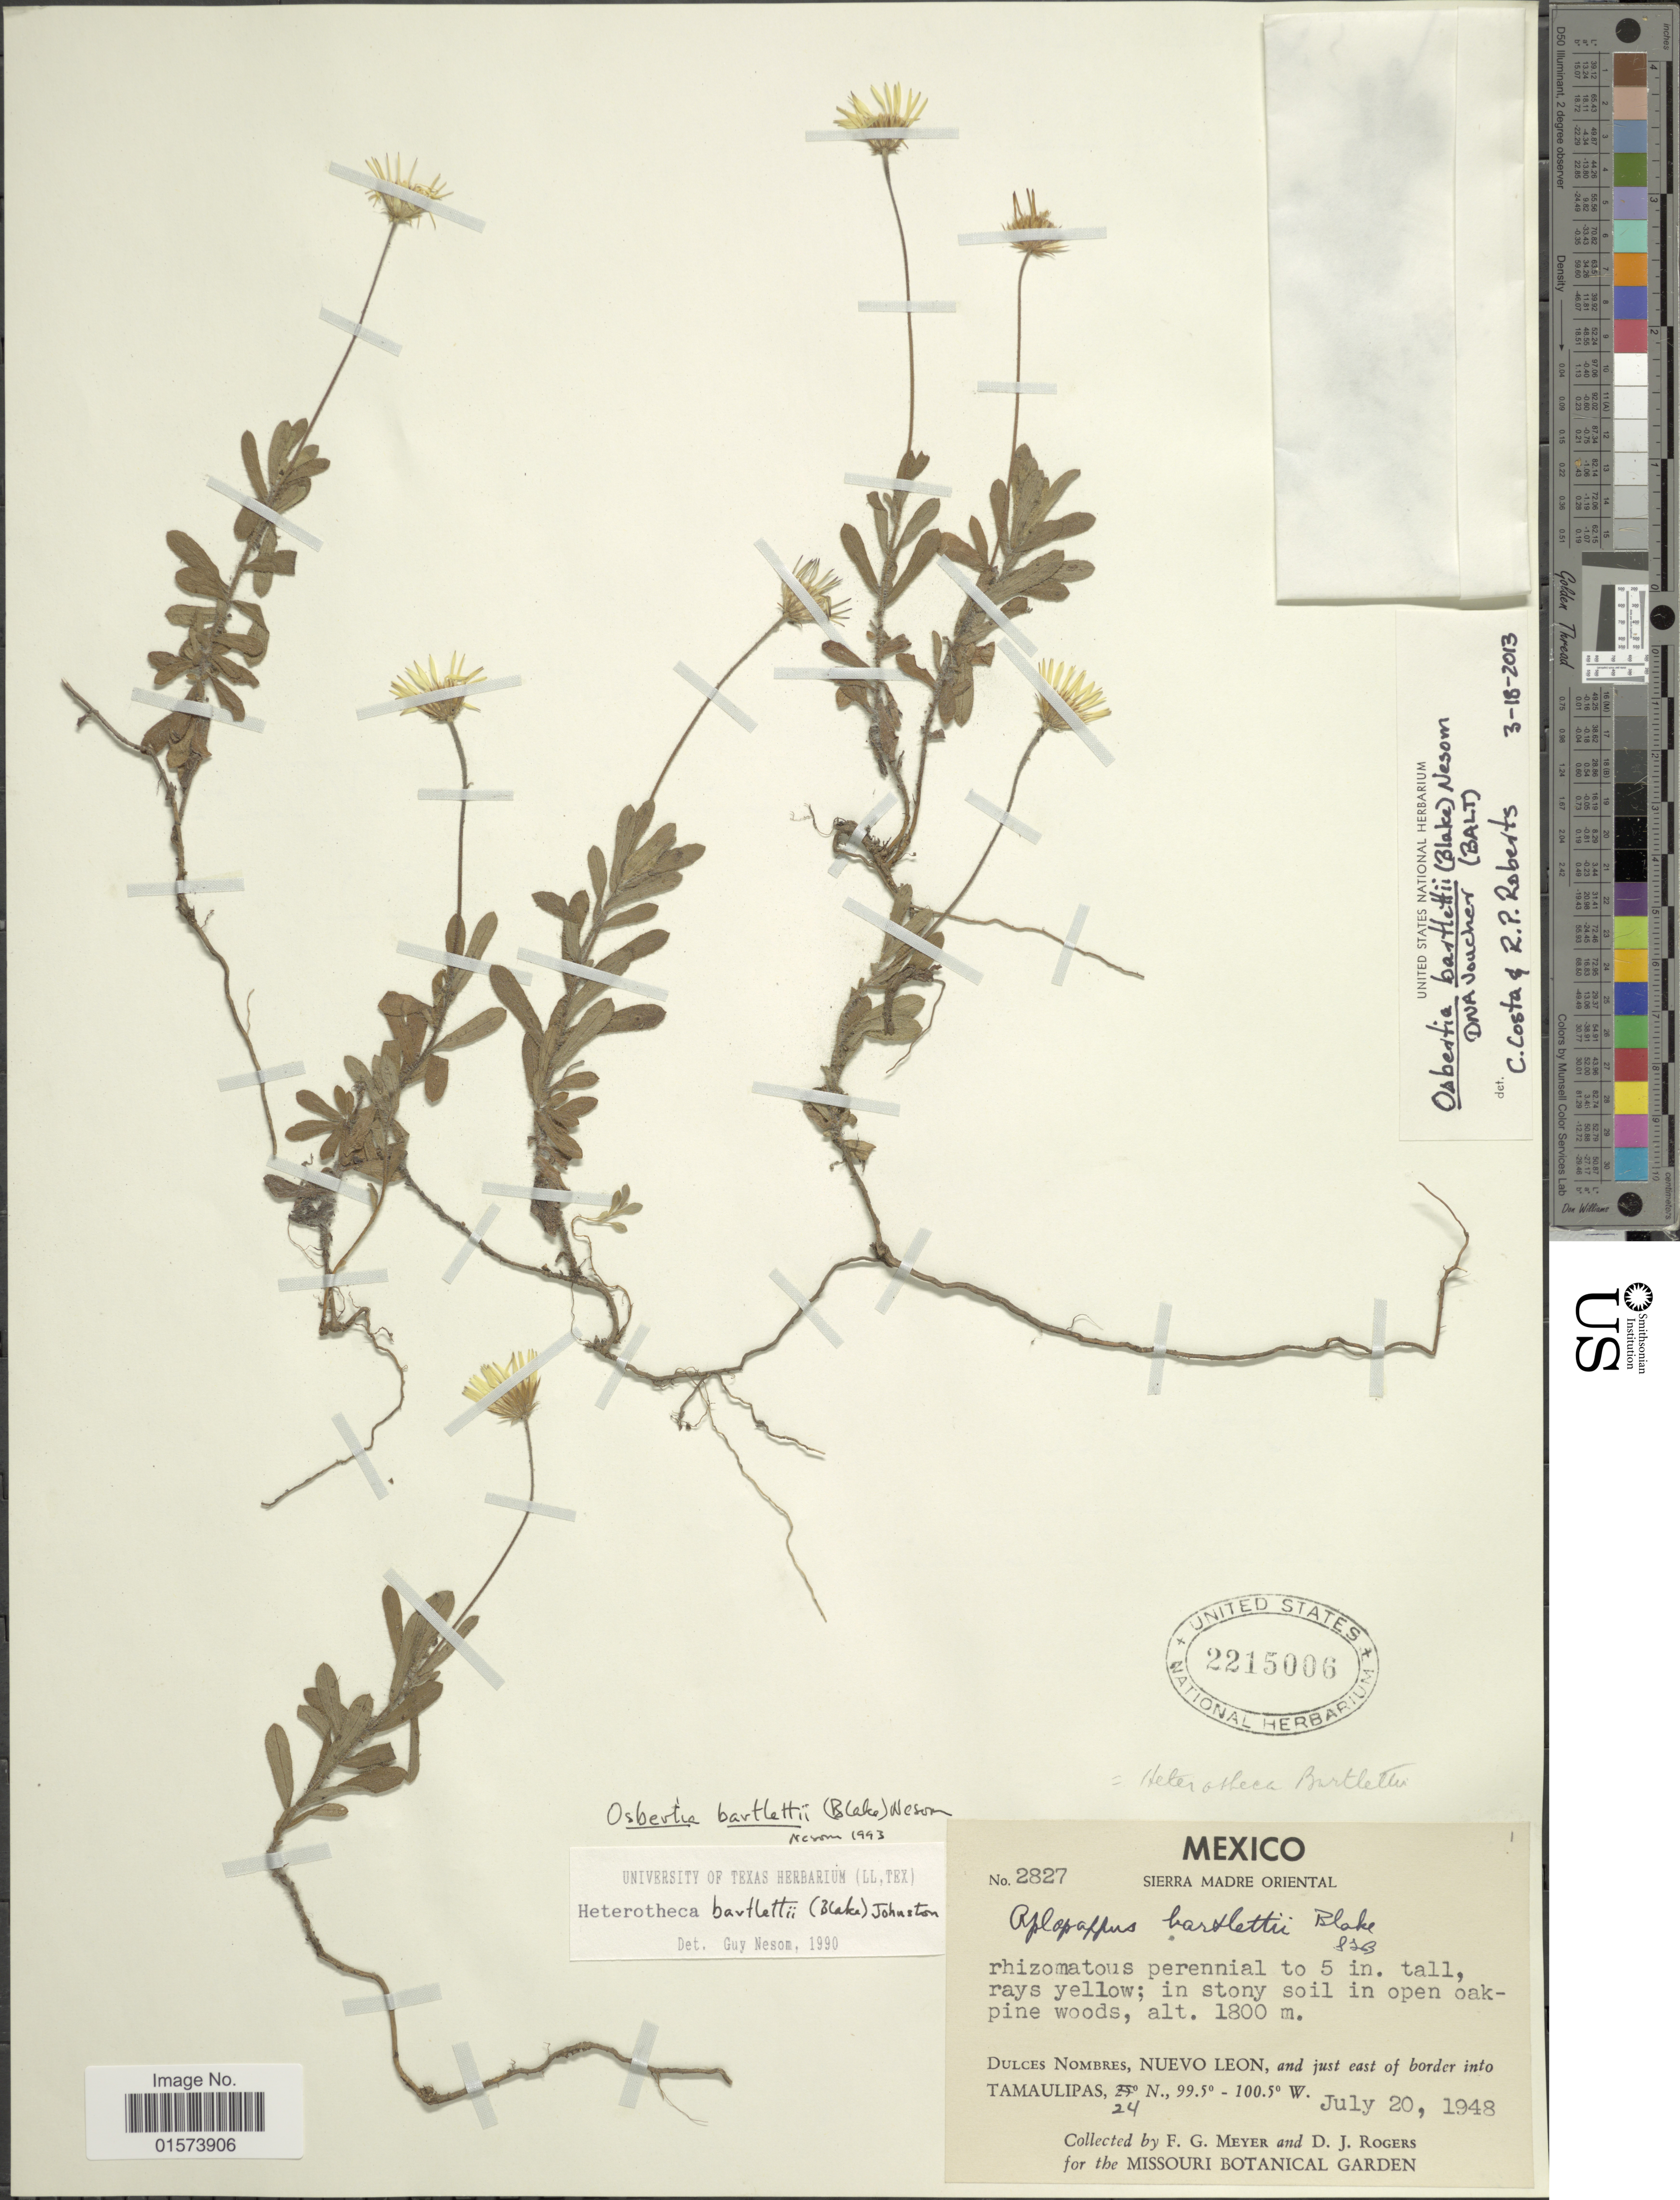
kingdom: Plantae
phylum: Tracheophyta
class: Magnoliopsida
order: Asterales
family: Asteraceae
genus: Osbertia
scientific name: Osbertia bartlettii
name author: (S.F. Blake) G.L. Nesom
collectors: F. G. Meyer & D. J. Rogers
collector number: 2827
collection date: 1948-07-20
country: Mexico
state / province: Nuevo León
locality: Sierra Madre Oriental, in stony soil in open oak-pine woods, Dulces Nombres, and just east of border into Tamaulipas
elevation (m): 1800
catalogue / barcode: US 2215006